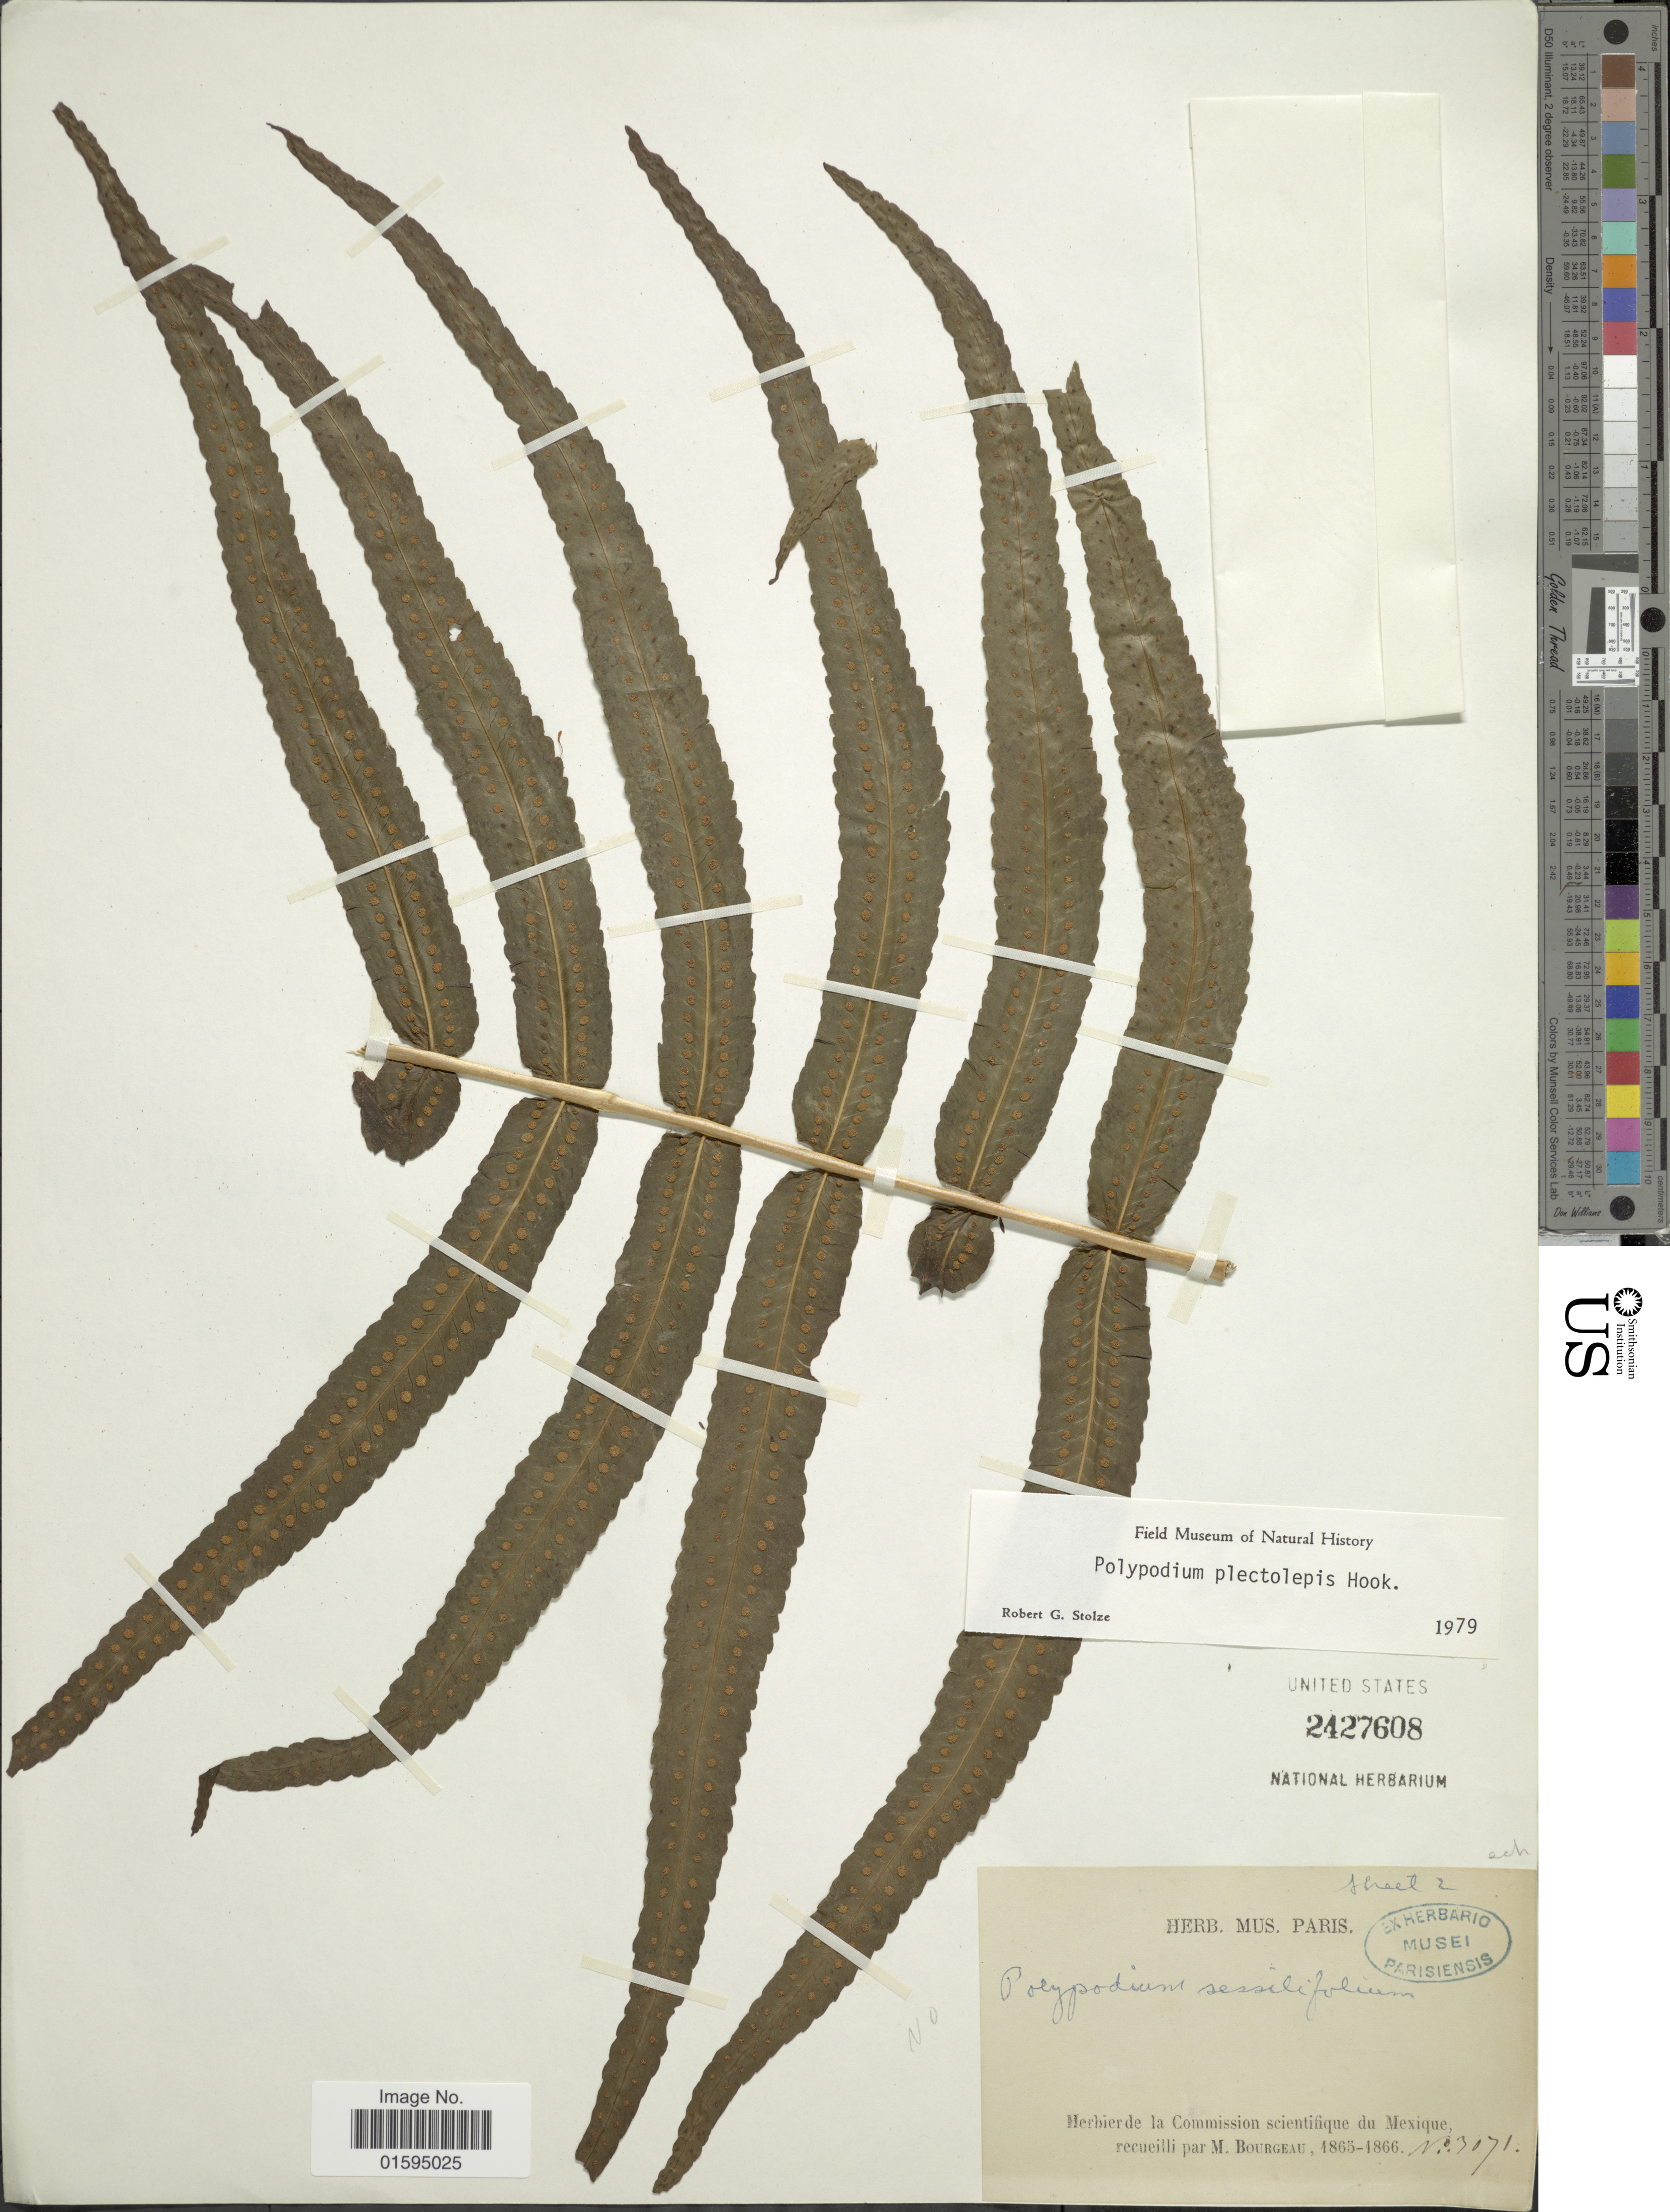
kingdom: Plantae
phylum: Tracheophyta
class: Polypodiopsida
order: Polypodiales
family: Polypodiaceae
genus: Polypodium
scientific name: Polypodium echinolepis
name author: Fée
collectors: M. Bourgeau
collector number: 3071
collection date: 1865/1866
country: Mexico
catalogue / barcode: US 2427608